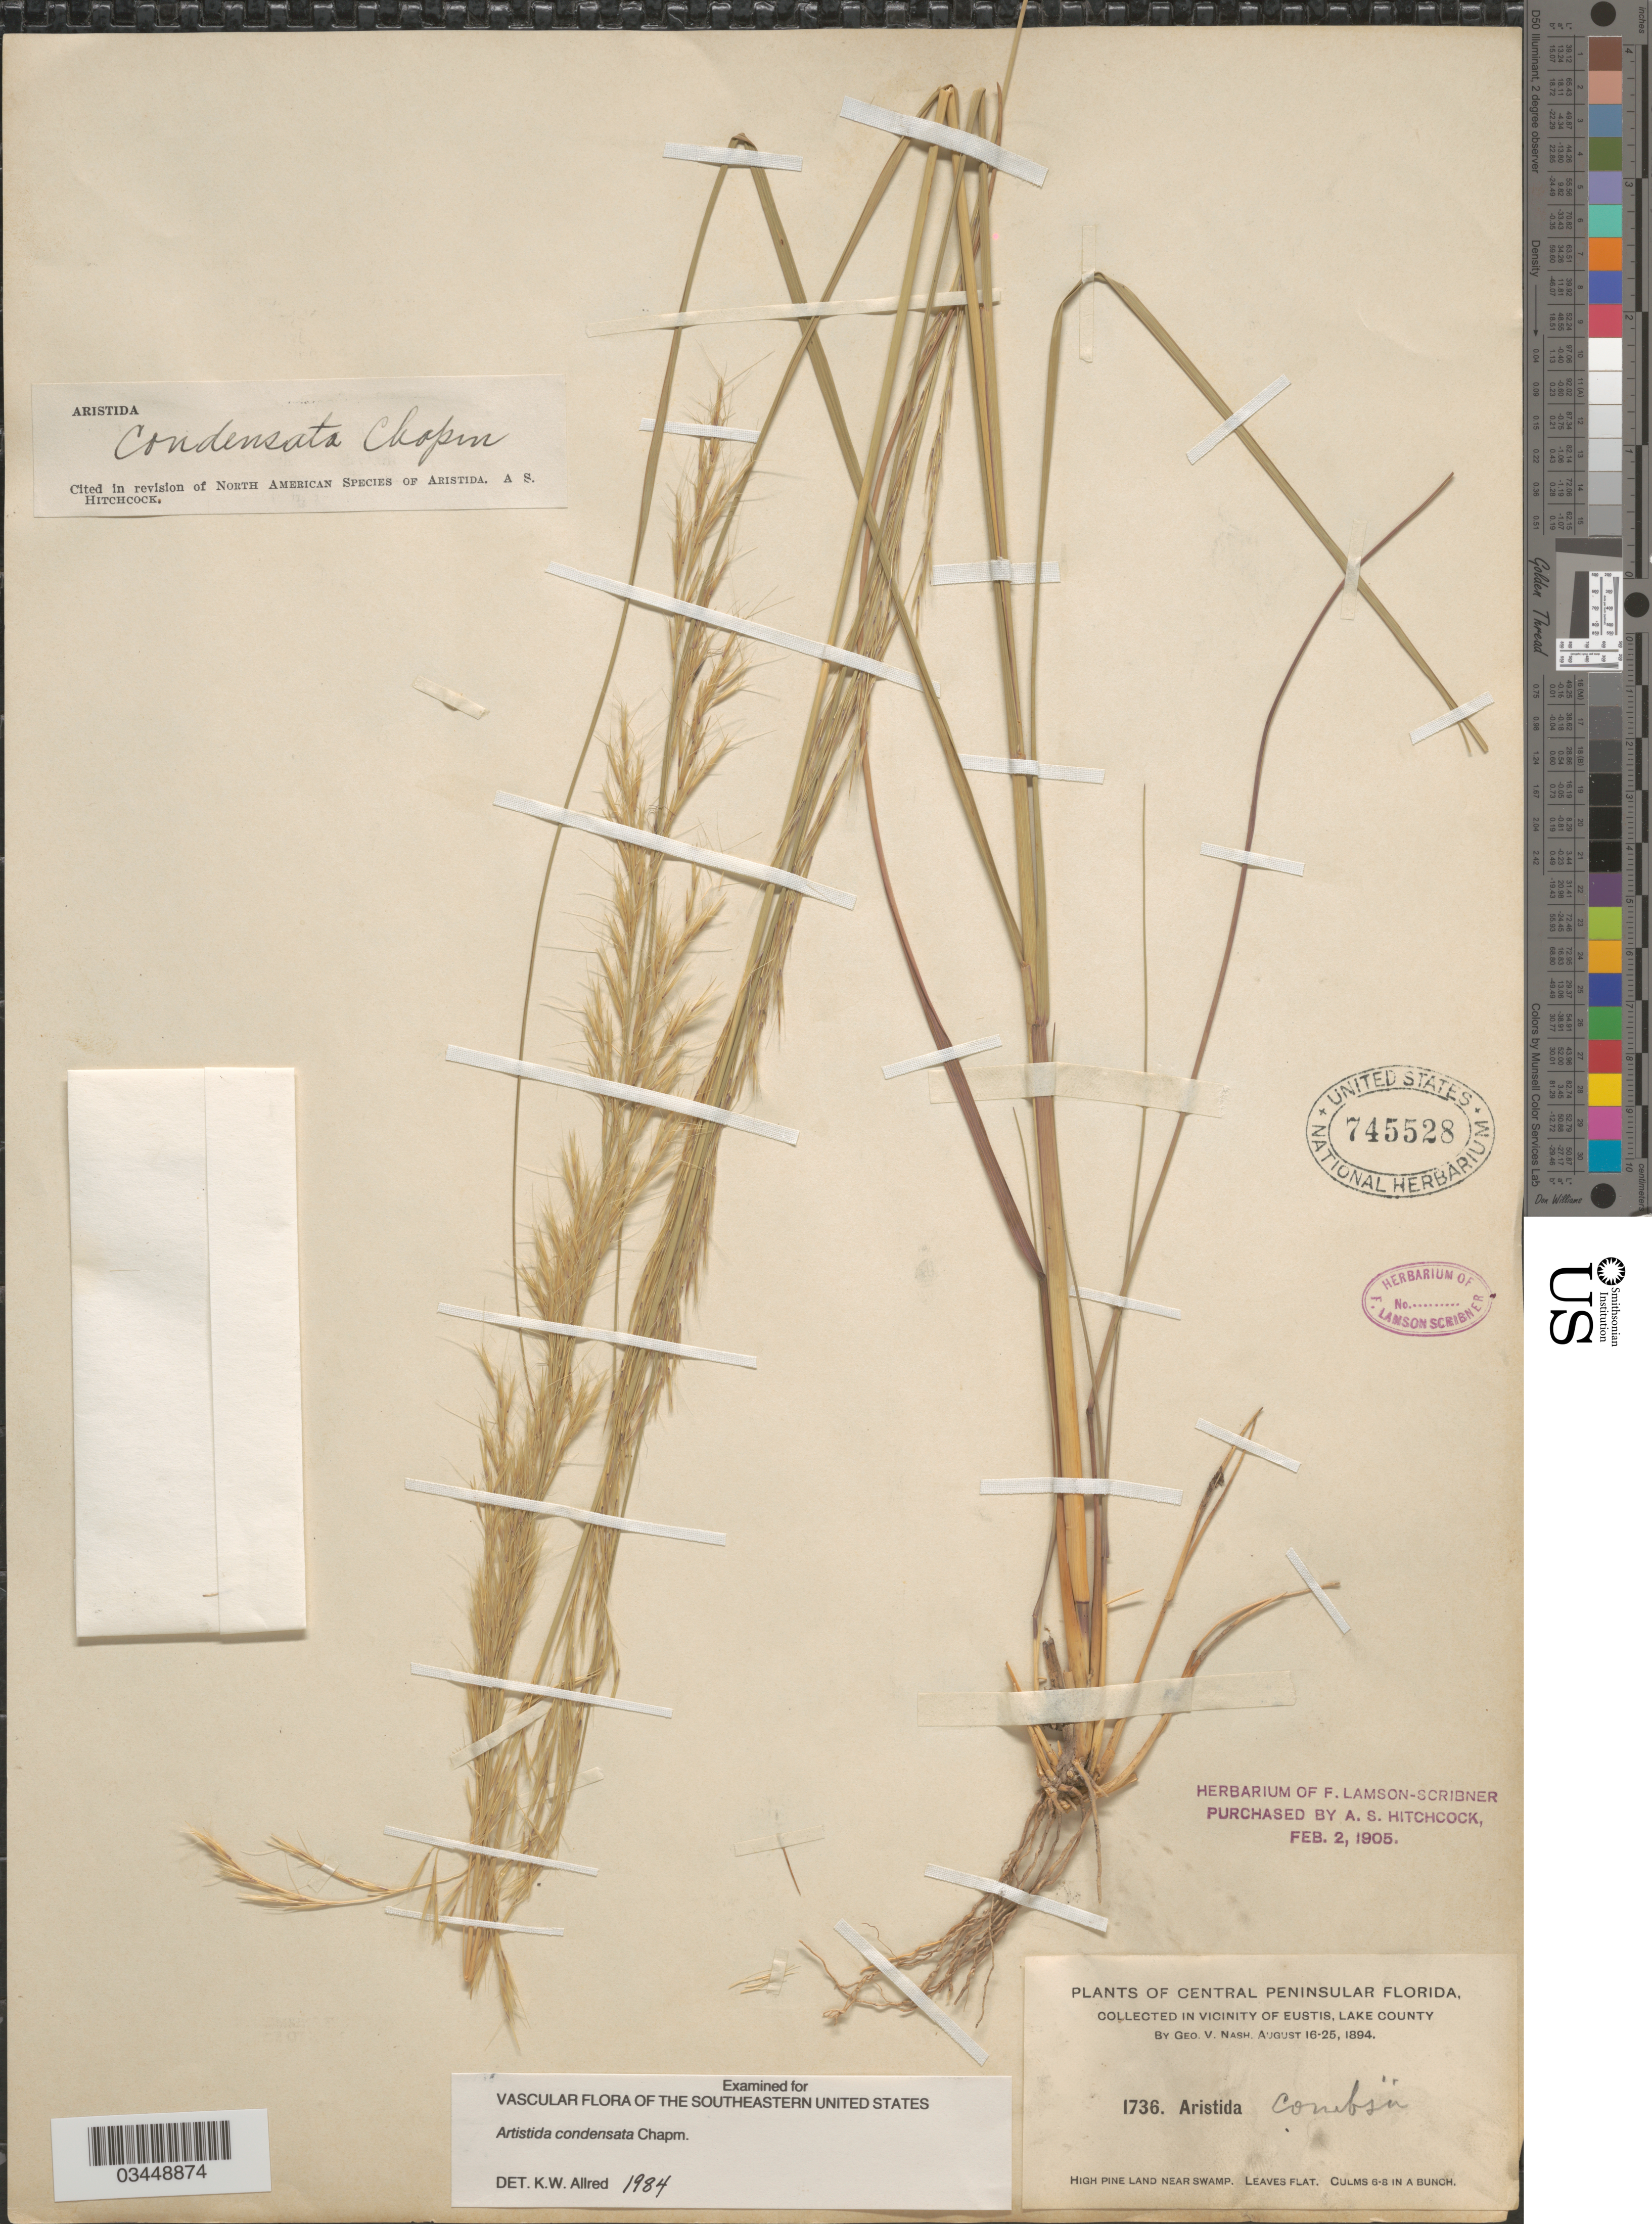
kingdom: Plantae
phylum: Tracheophyta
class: Liliopsida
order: Poales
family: Poaceae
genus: Aristida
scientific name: Aristida condensata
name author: Chapm.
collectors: G. V. Nash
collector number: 1736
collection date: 1894-08-16/1894-08-25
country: United States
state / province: Florida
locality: Central Peninsular Florida, in vicinity of Eustis, Lake County. High pine land near swamp.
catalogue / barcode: US 745528